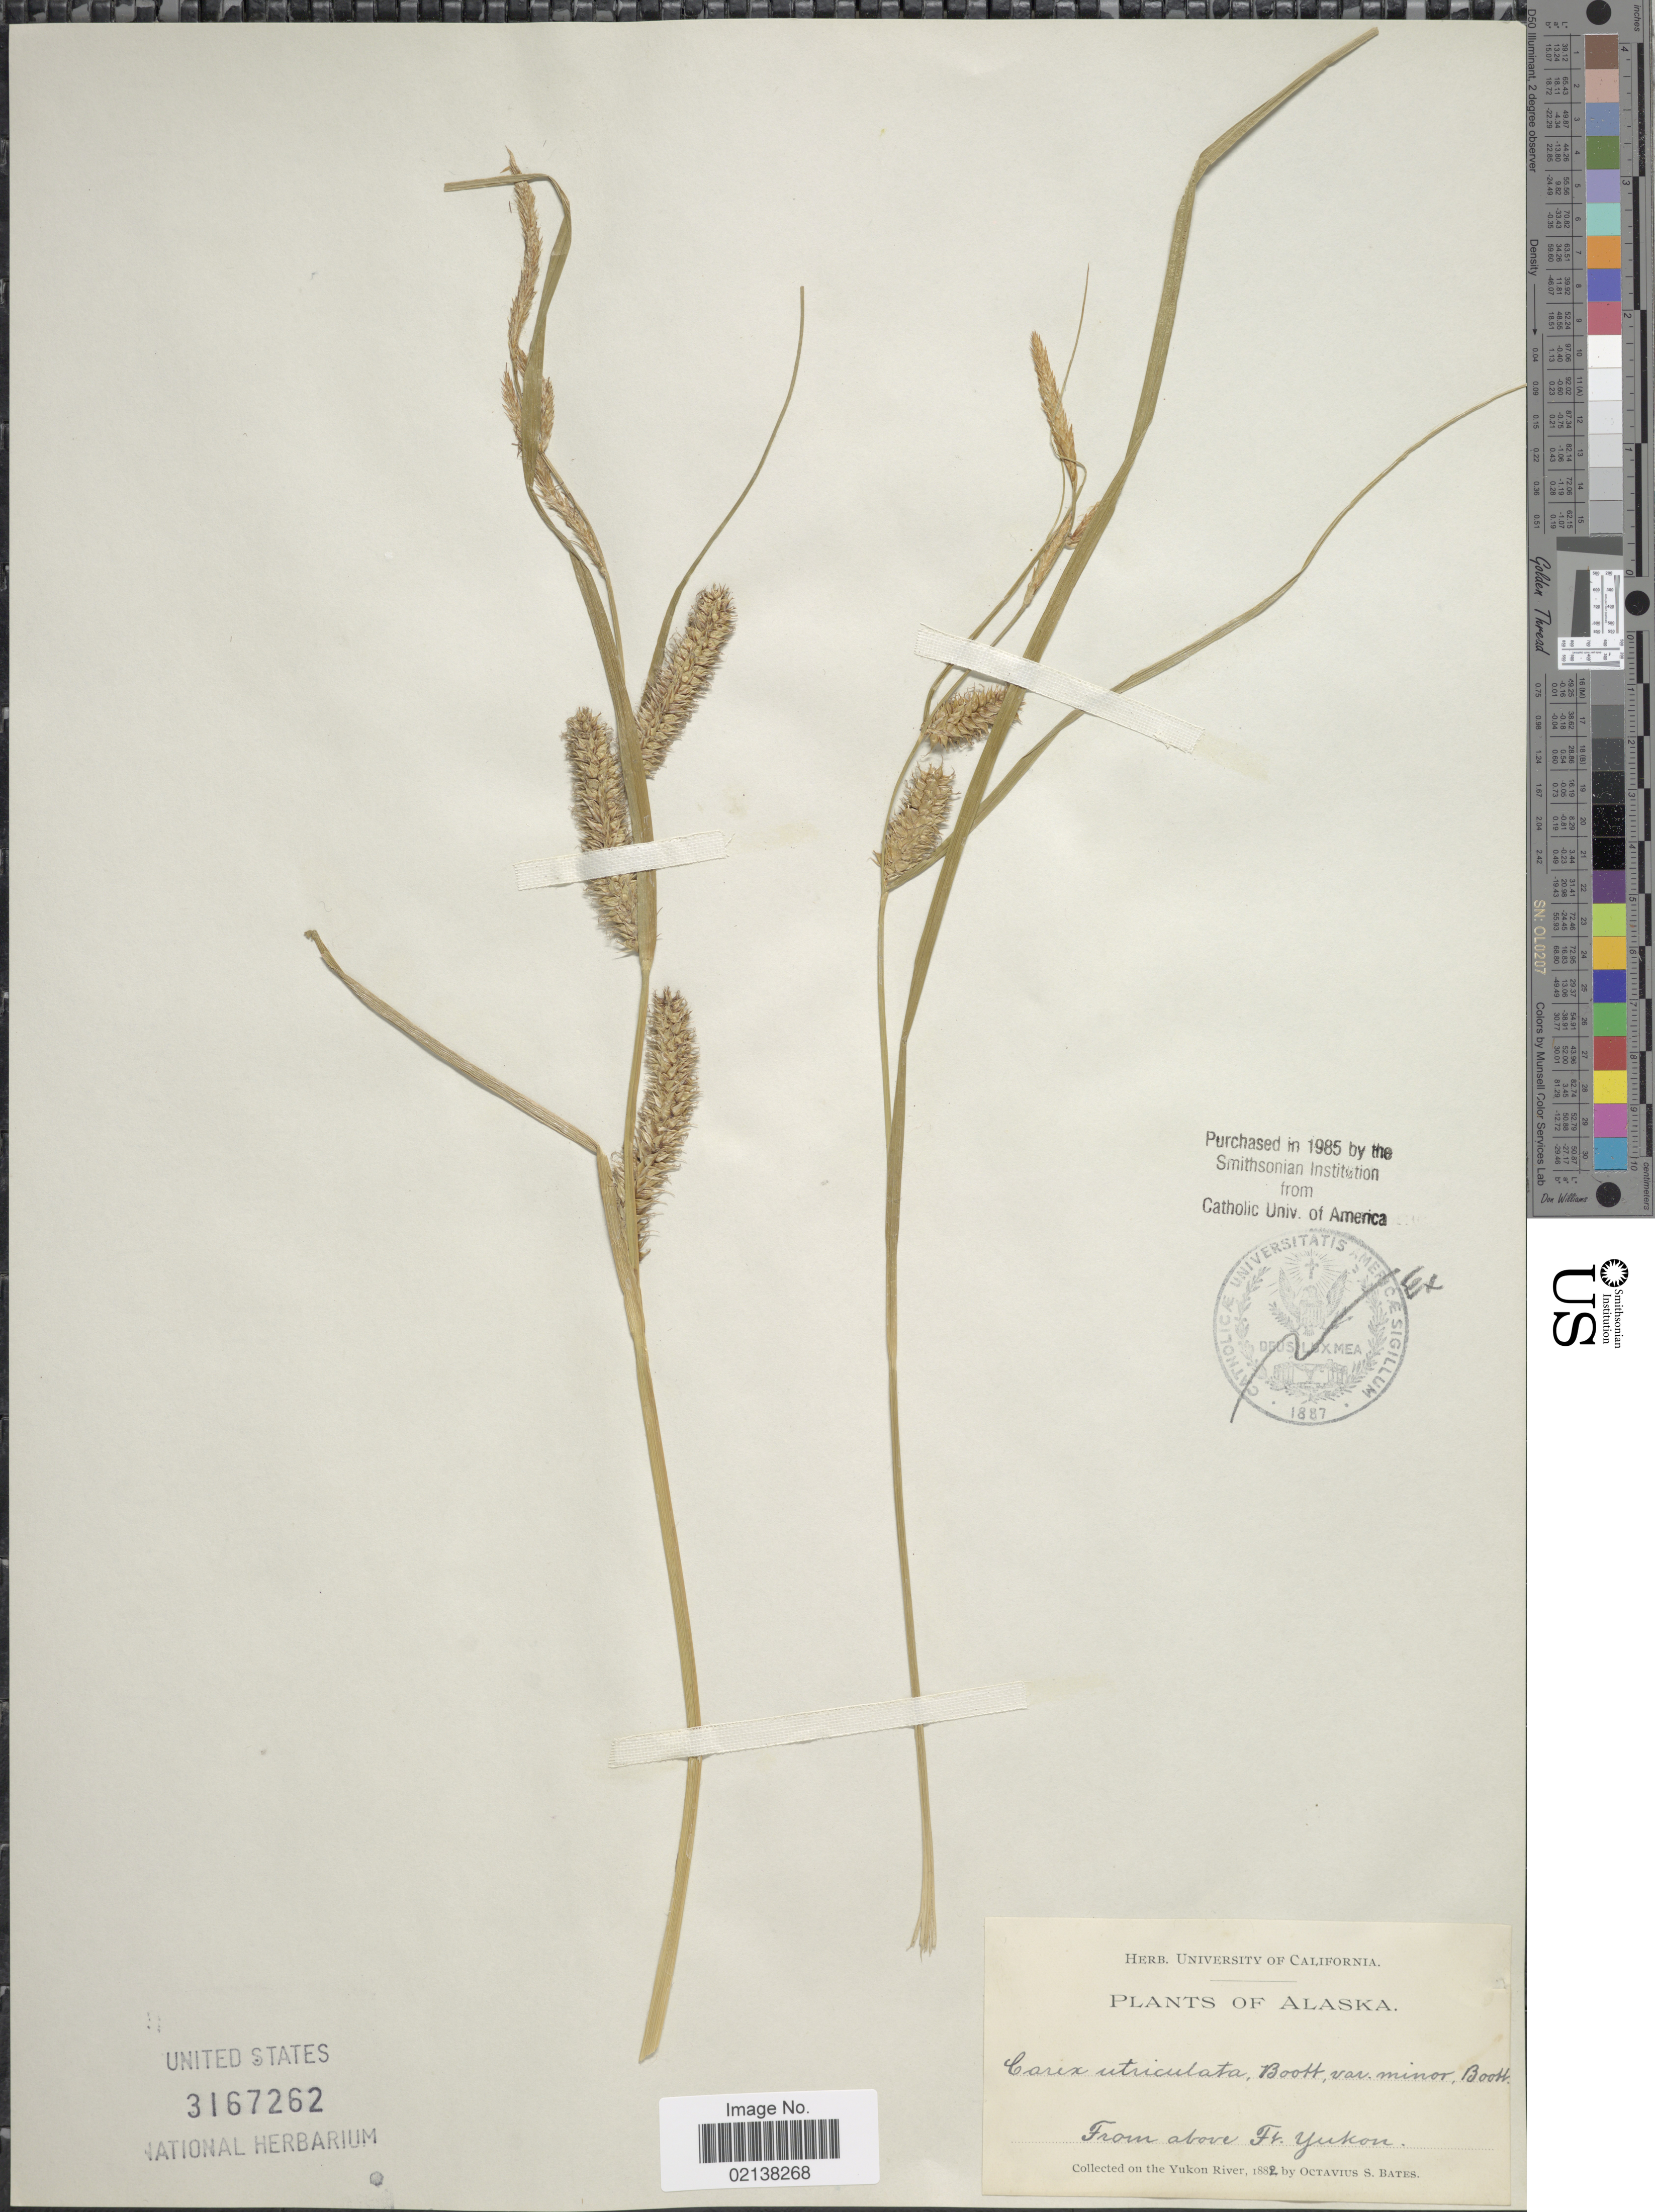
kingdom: Plantae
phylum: Tracheophyta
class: Liliopsida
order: Poales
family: Cyperaceae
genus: Carex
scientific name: Carex utriculata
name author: Boott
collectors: O. Bates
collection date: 1882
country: United States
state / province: Alaska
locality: From above ft. Yukon. Yukon River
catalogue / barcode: US 3167262